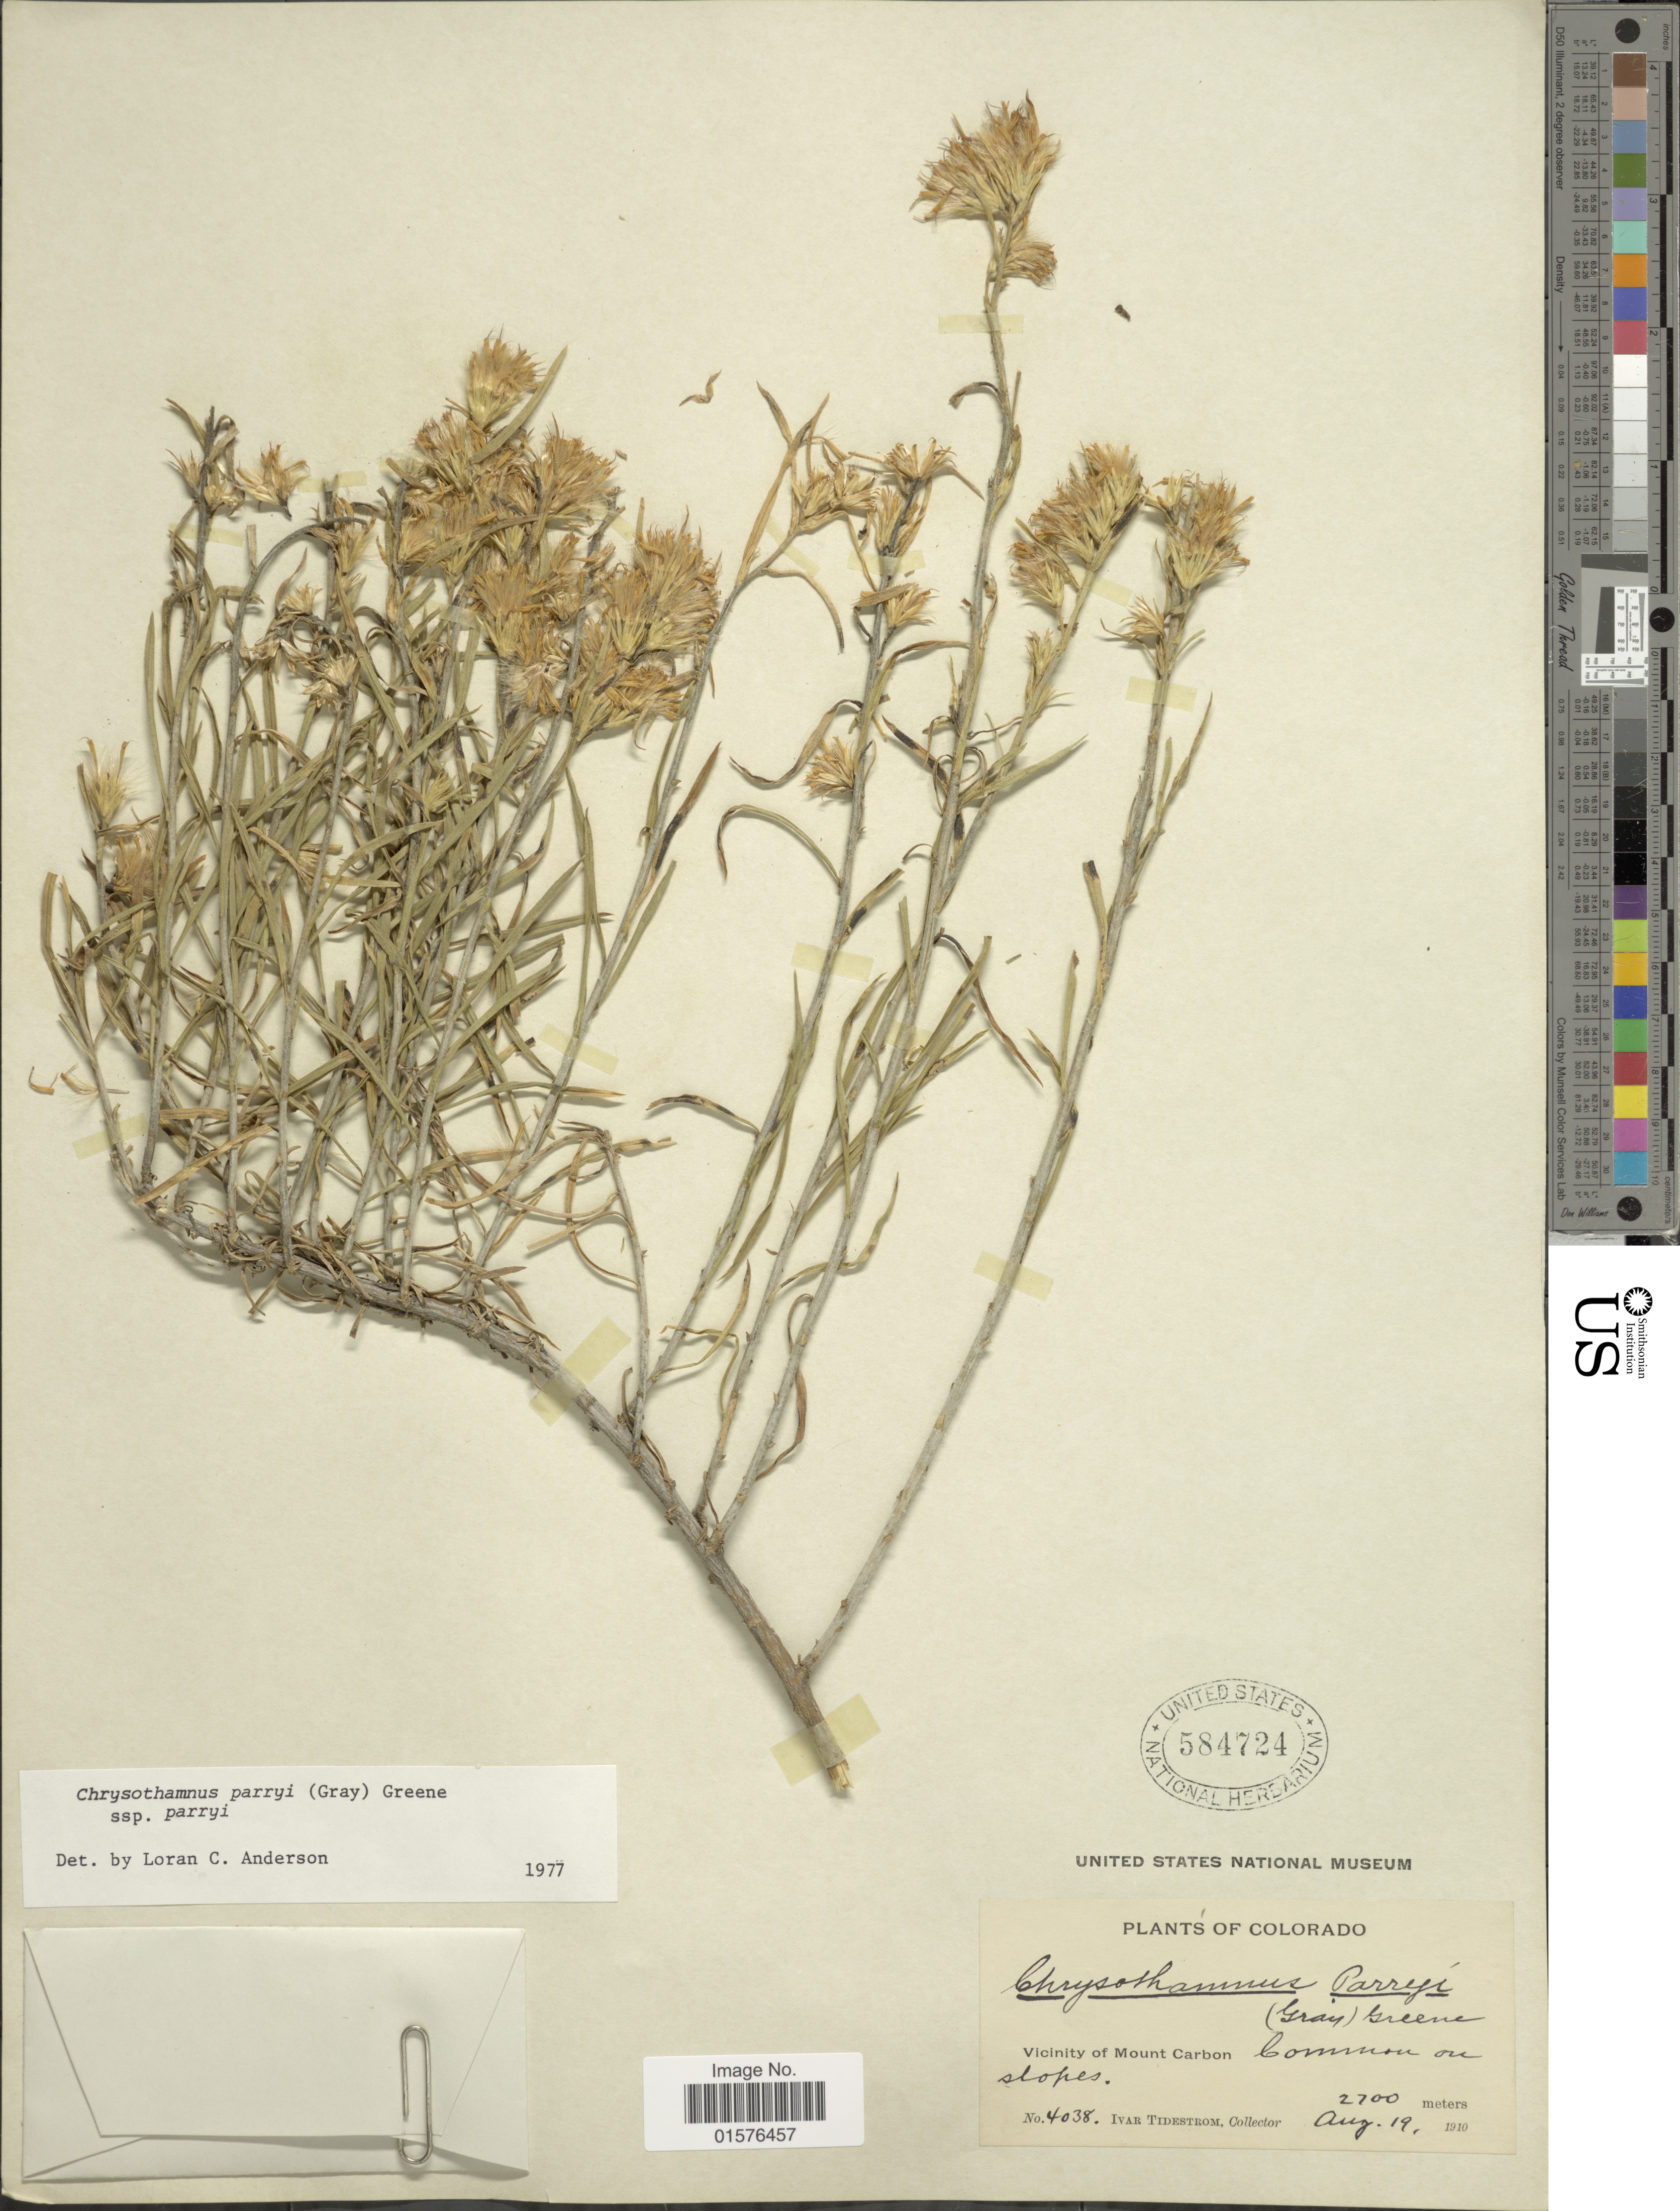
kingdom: Plantae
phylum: Tracheophyta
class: Magnoliopsida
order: Asterales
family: Asteraceae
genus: Ericameria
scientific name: Ericameria parryi var. parryi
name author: (A. Gray) G.L. Nesom & G.I. Baird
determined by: Urbatsch, Lowell E., Curator (LSU), Louisiana State University (UNITED STATES)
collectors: I. F. Tidestrom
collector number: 4038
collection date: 1910-08-19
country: United States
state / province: Colorado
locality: Vicinity of Mount Carbon.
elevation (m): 2700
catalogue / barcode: US 584724